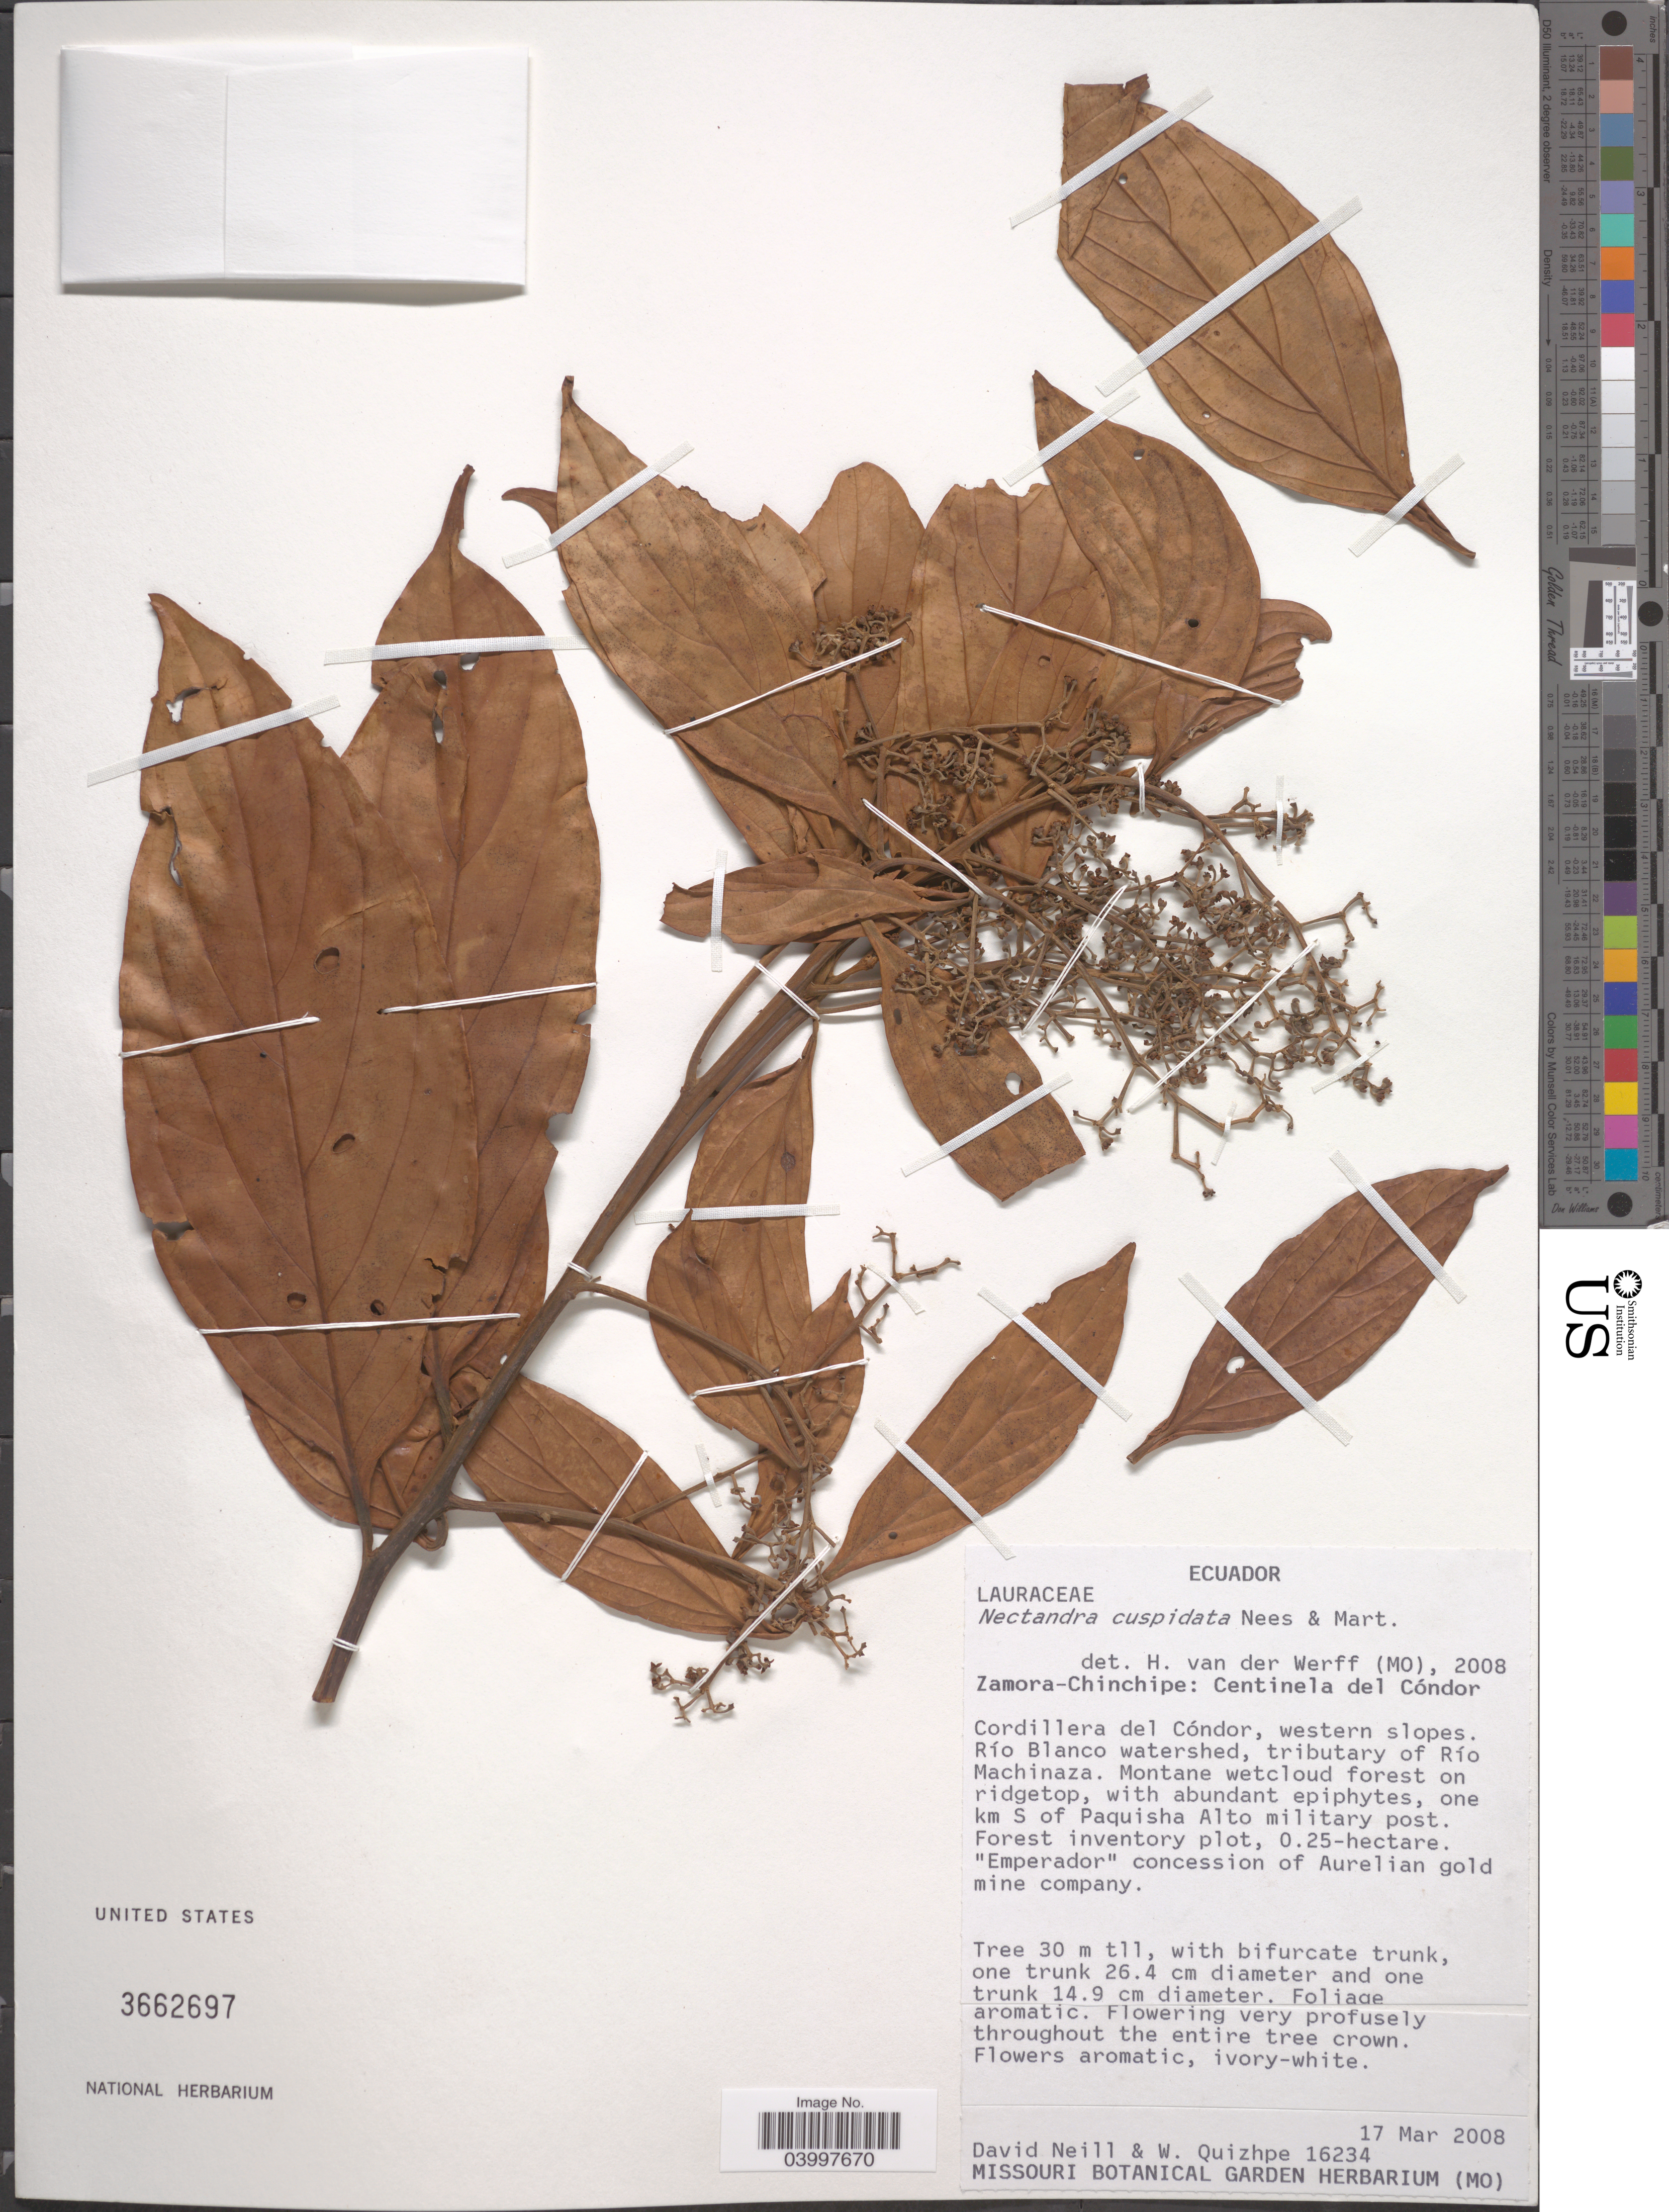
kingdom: Plantae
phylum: Tracheophyta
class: Magnoliopsida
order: Laurales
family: Lauraceae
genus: Nectandra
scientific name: Nectandra cuspidata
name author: Nees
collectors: D. Neill & W. Quizhpe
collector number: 16234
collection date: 2008-03-17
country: Ecuador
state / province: Zamora-Chinchipe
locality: Centinela del Cóndor. Cordillera del Cóndor, western slopes. Río Blanco watershed, tributary of Río Machinaza. Montane wetcloud forest on ridgetop, one km S of Paquisha Alto military post.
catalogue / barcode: US 3662697